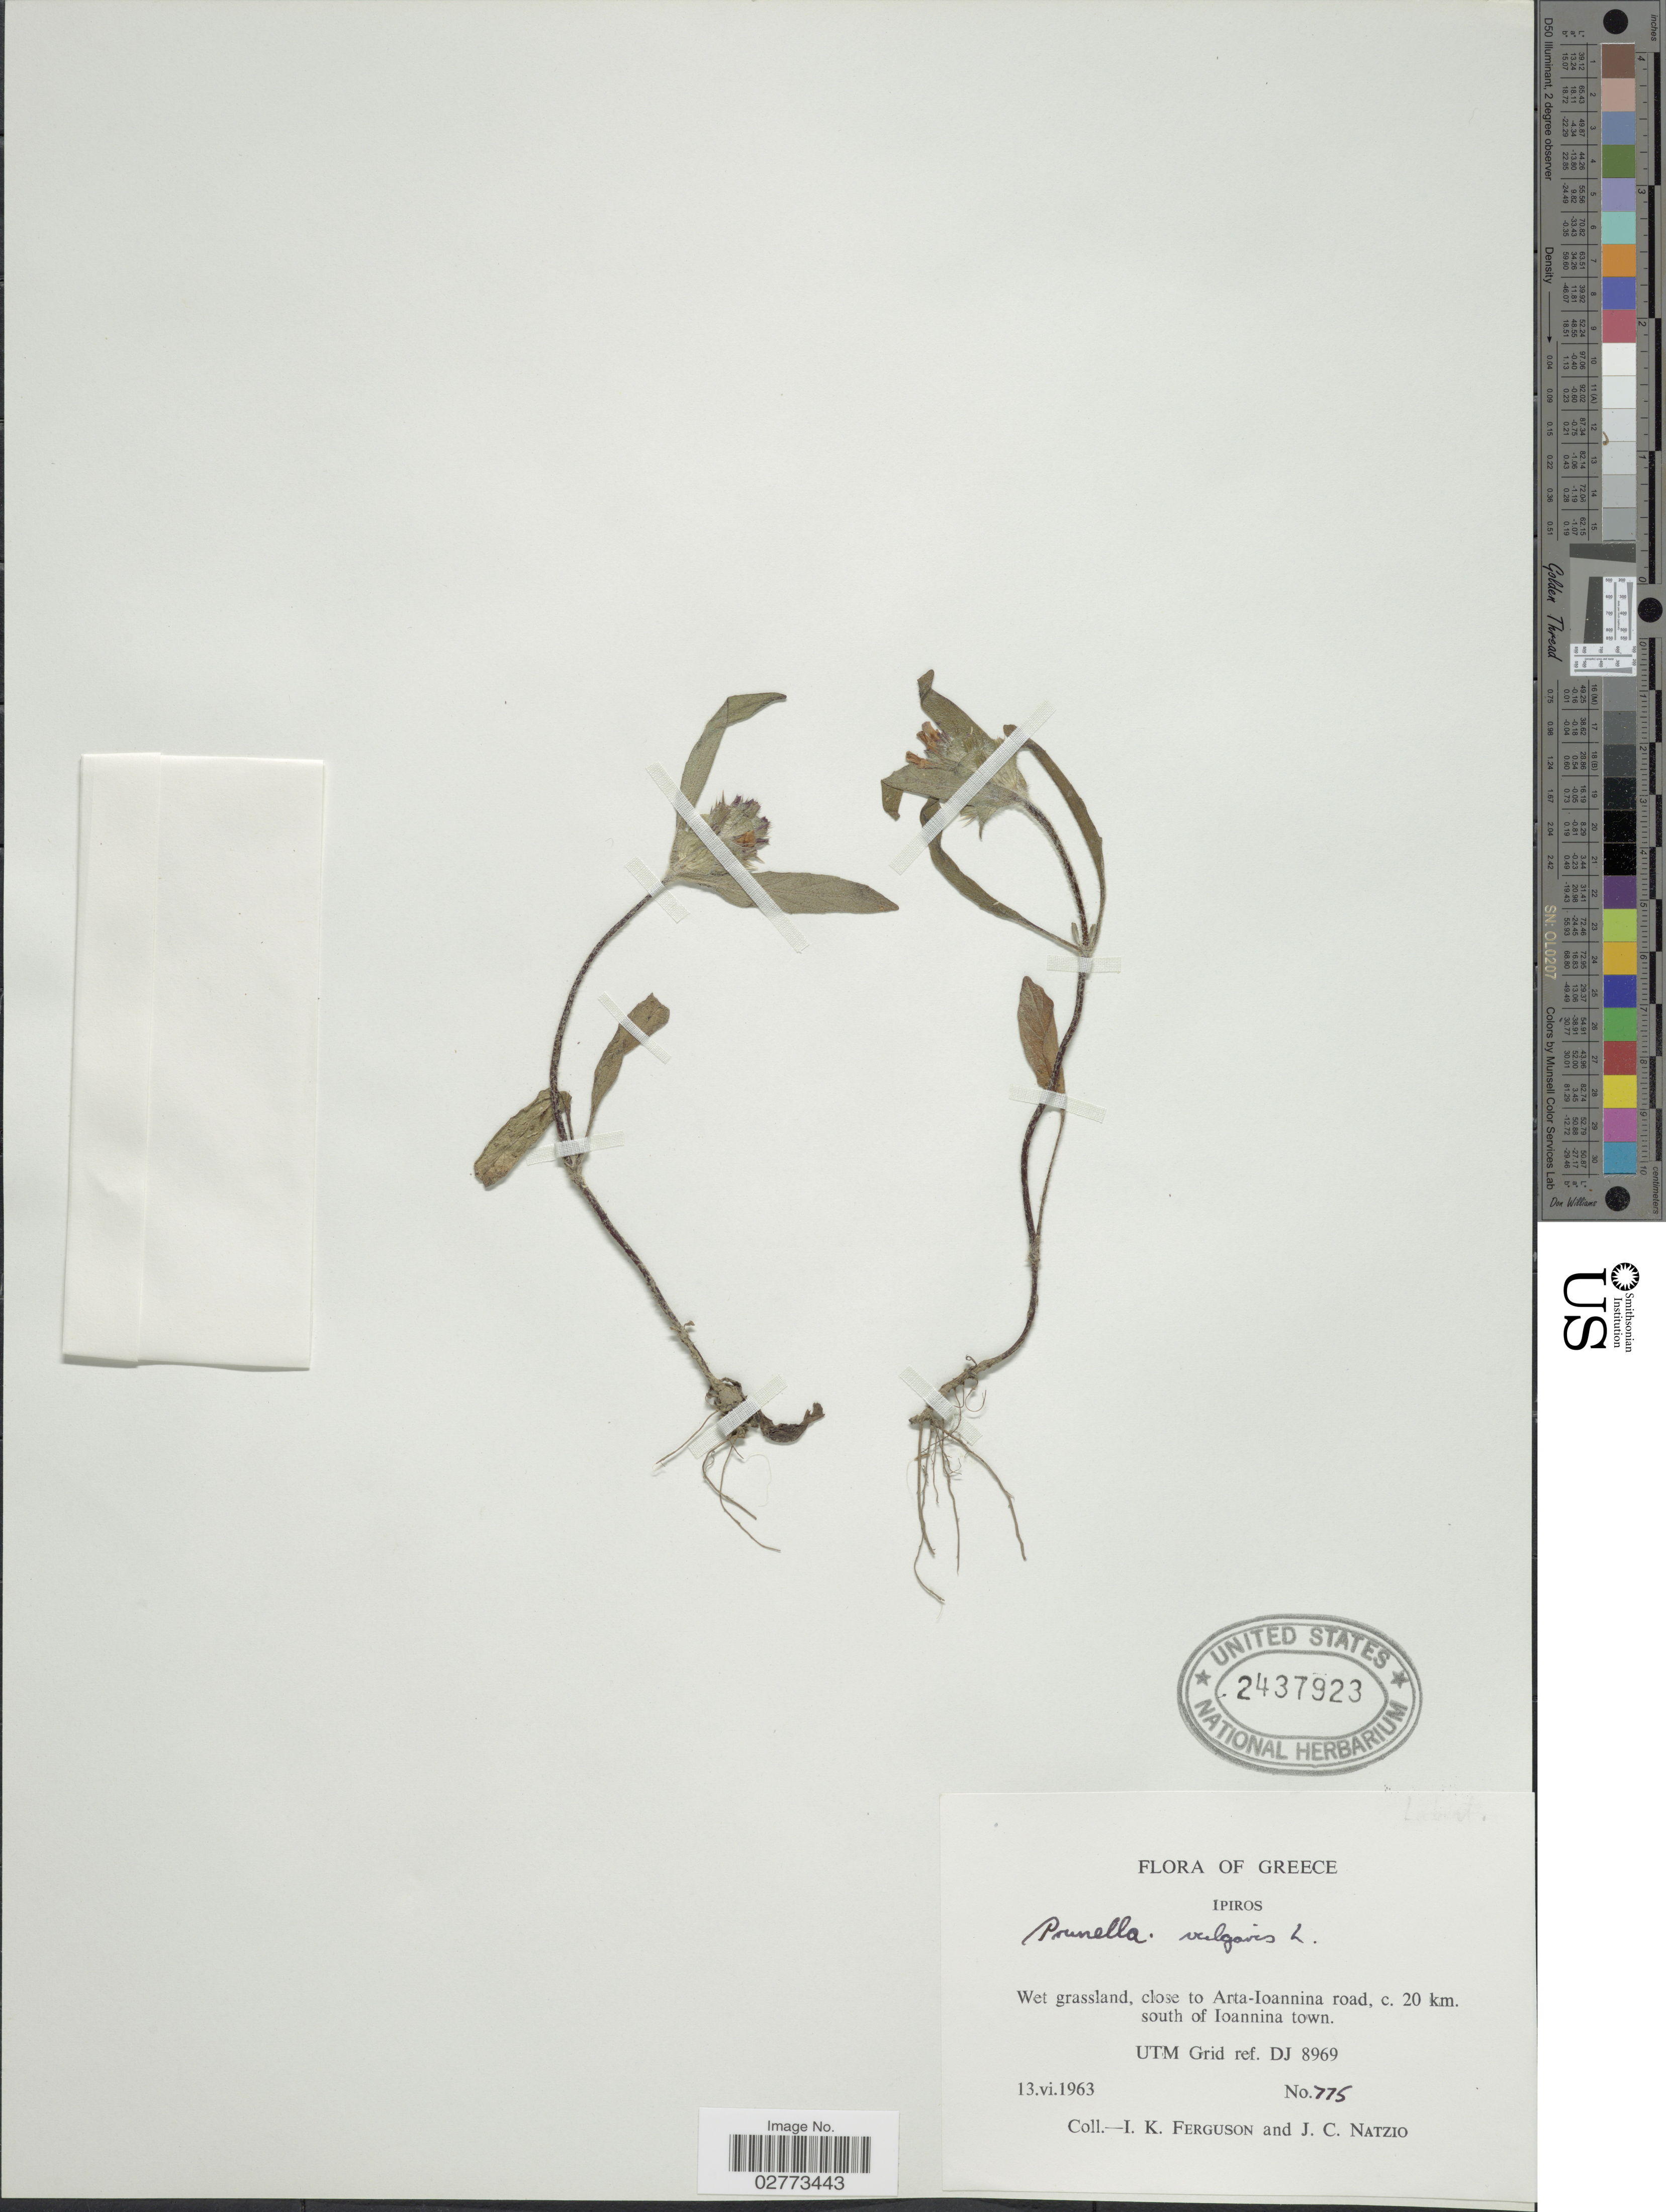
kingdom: Plantae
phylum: Tracheophyta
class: Magnoliopsida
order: Lamiales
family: Lamiaceae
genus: Prunella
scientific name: Prunella vulgaris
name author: L.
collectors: I. K. Ferguson & J. Natzio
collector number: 775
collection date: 1963-06-13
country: Greece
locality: Ipiros. Wet grassland, close to Arta-Ioannina road, c. 20 km. south of Ioannina town. UTM Grid ref. DJ 8969.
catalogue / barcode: US 2437923